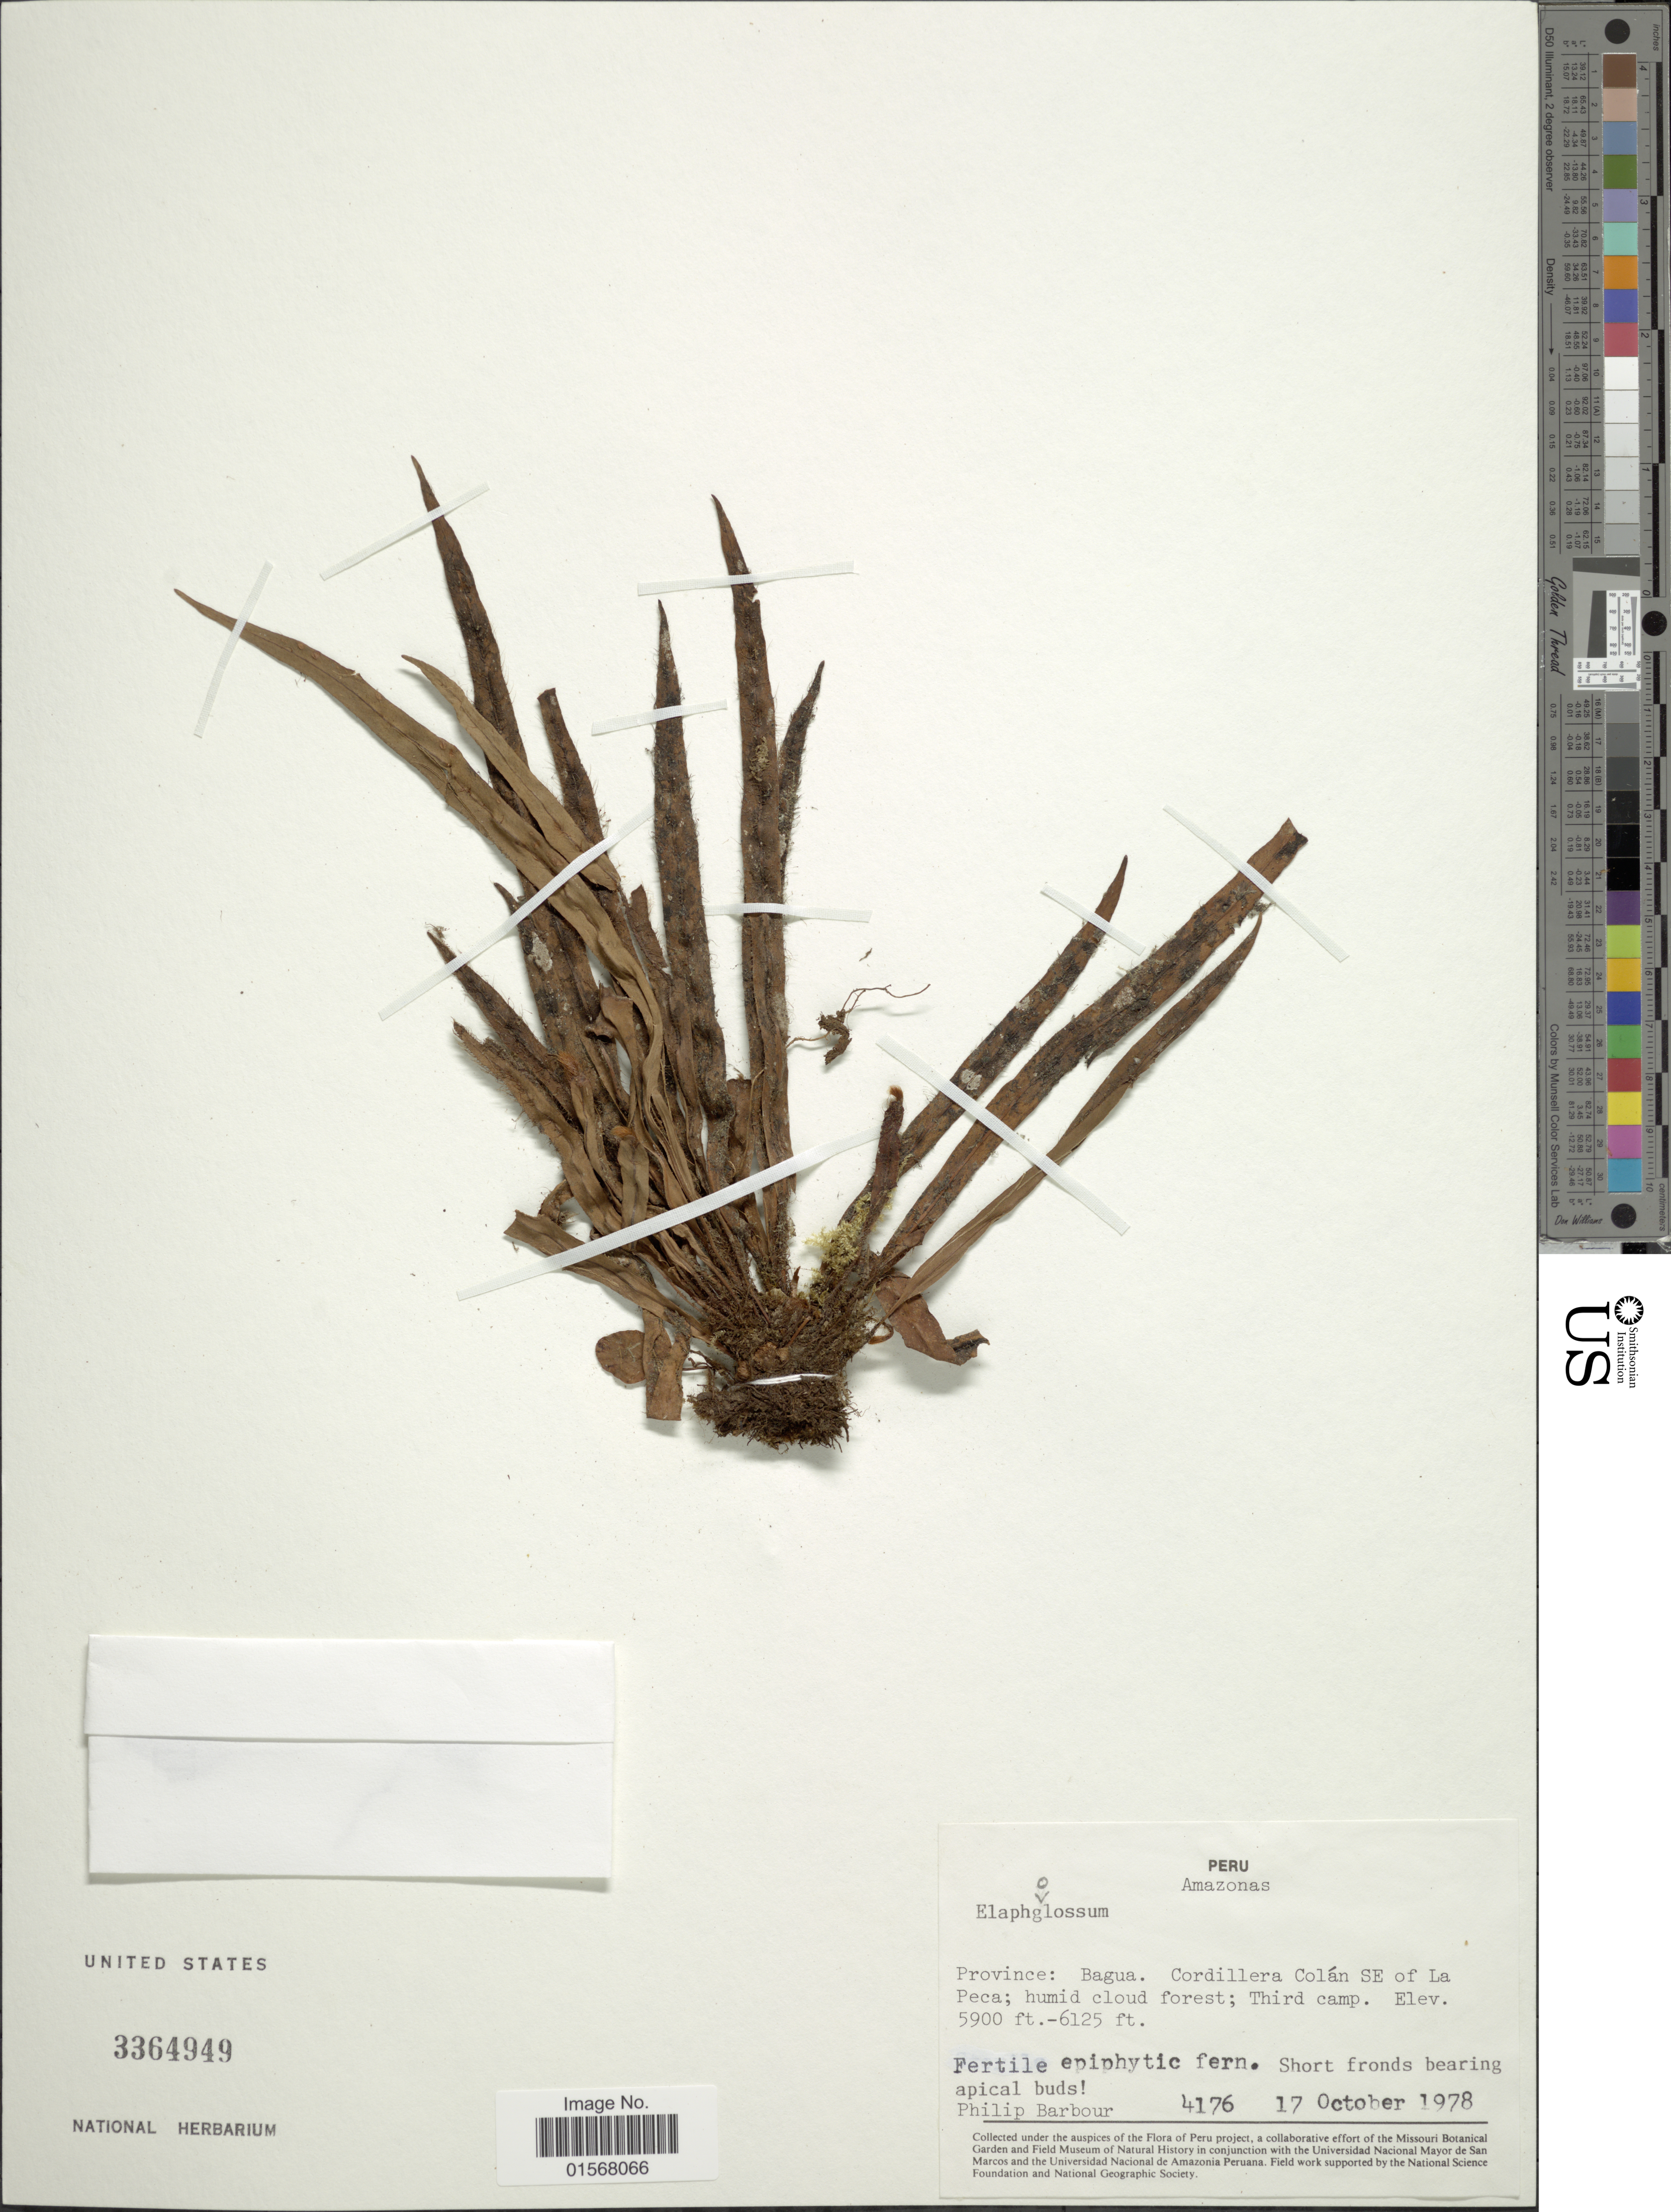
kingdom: Plantae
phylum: Tracheophyta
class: Polypodiopsida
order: Polypodiales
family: Dryopteridaceae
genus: Elaphoglossum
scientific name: Elaphoglossum sp.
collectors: P. Barbour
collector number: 4167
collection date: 1978-10-17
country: Peru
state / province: Amazonas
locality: Amazonas, Province: Bagua, Cordillera Colan Se of La Peca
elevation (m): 1798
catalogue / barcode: US 3364949